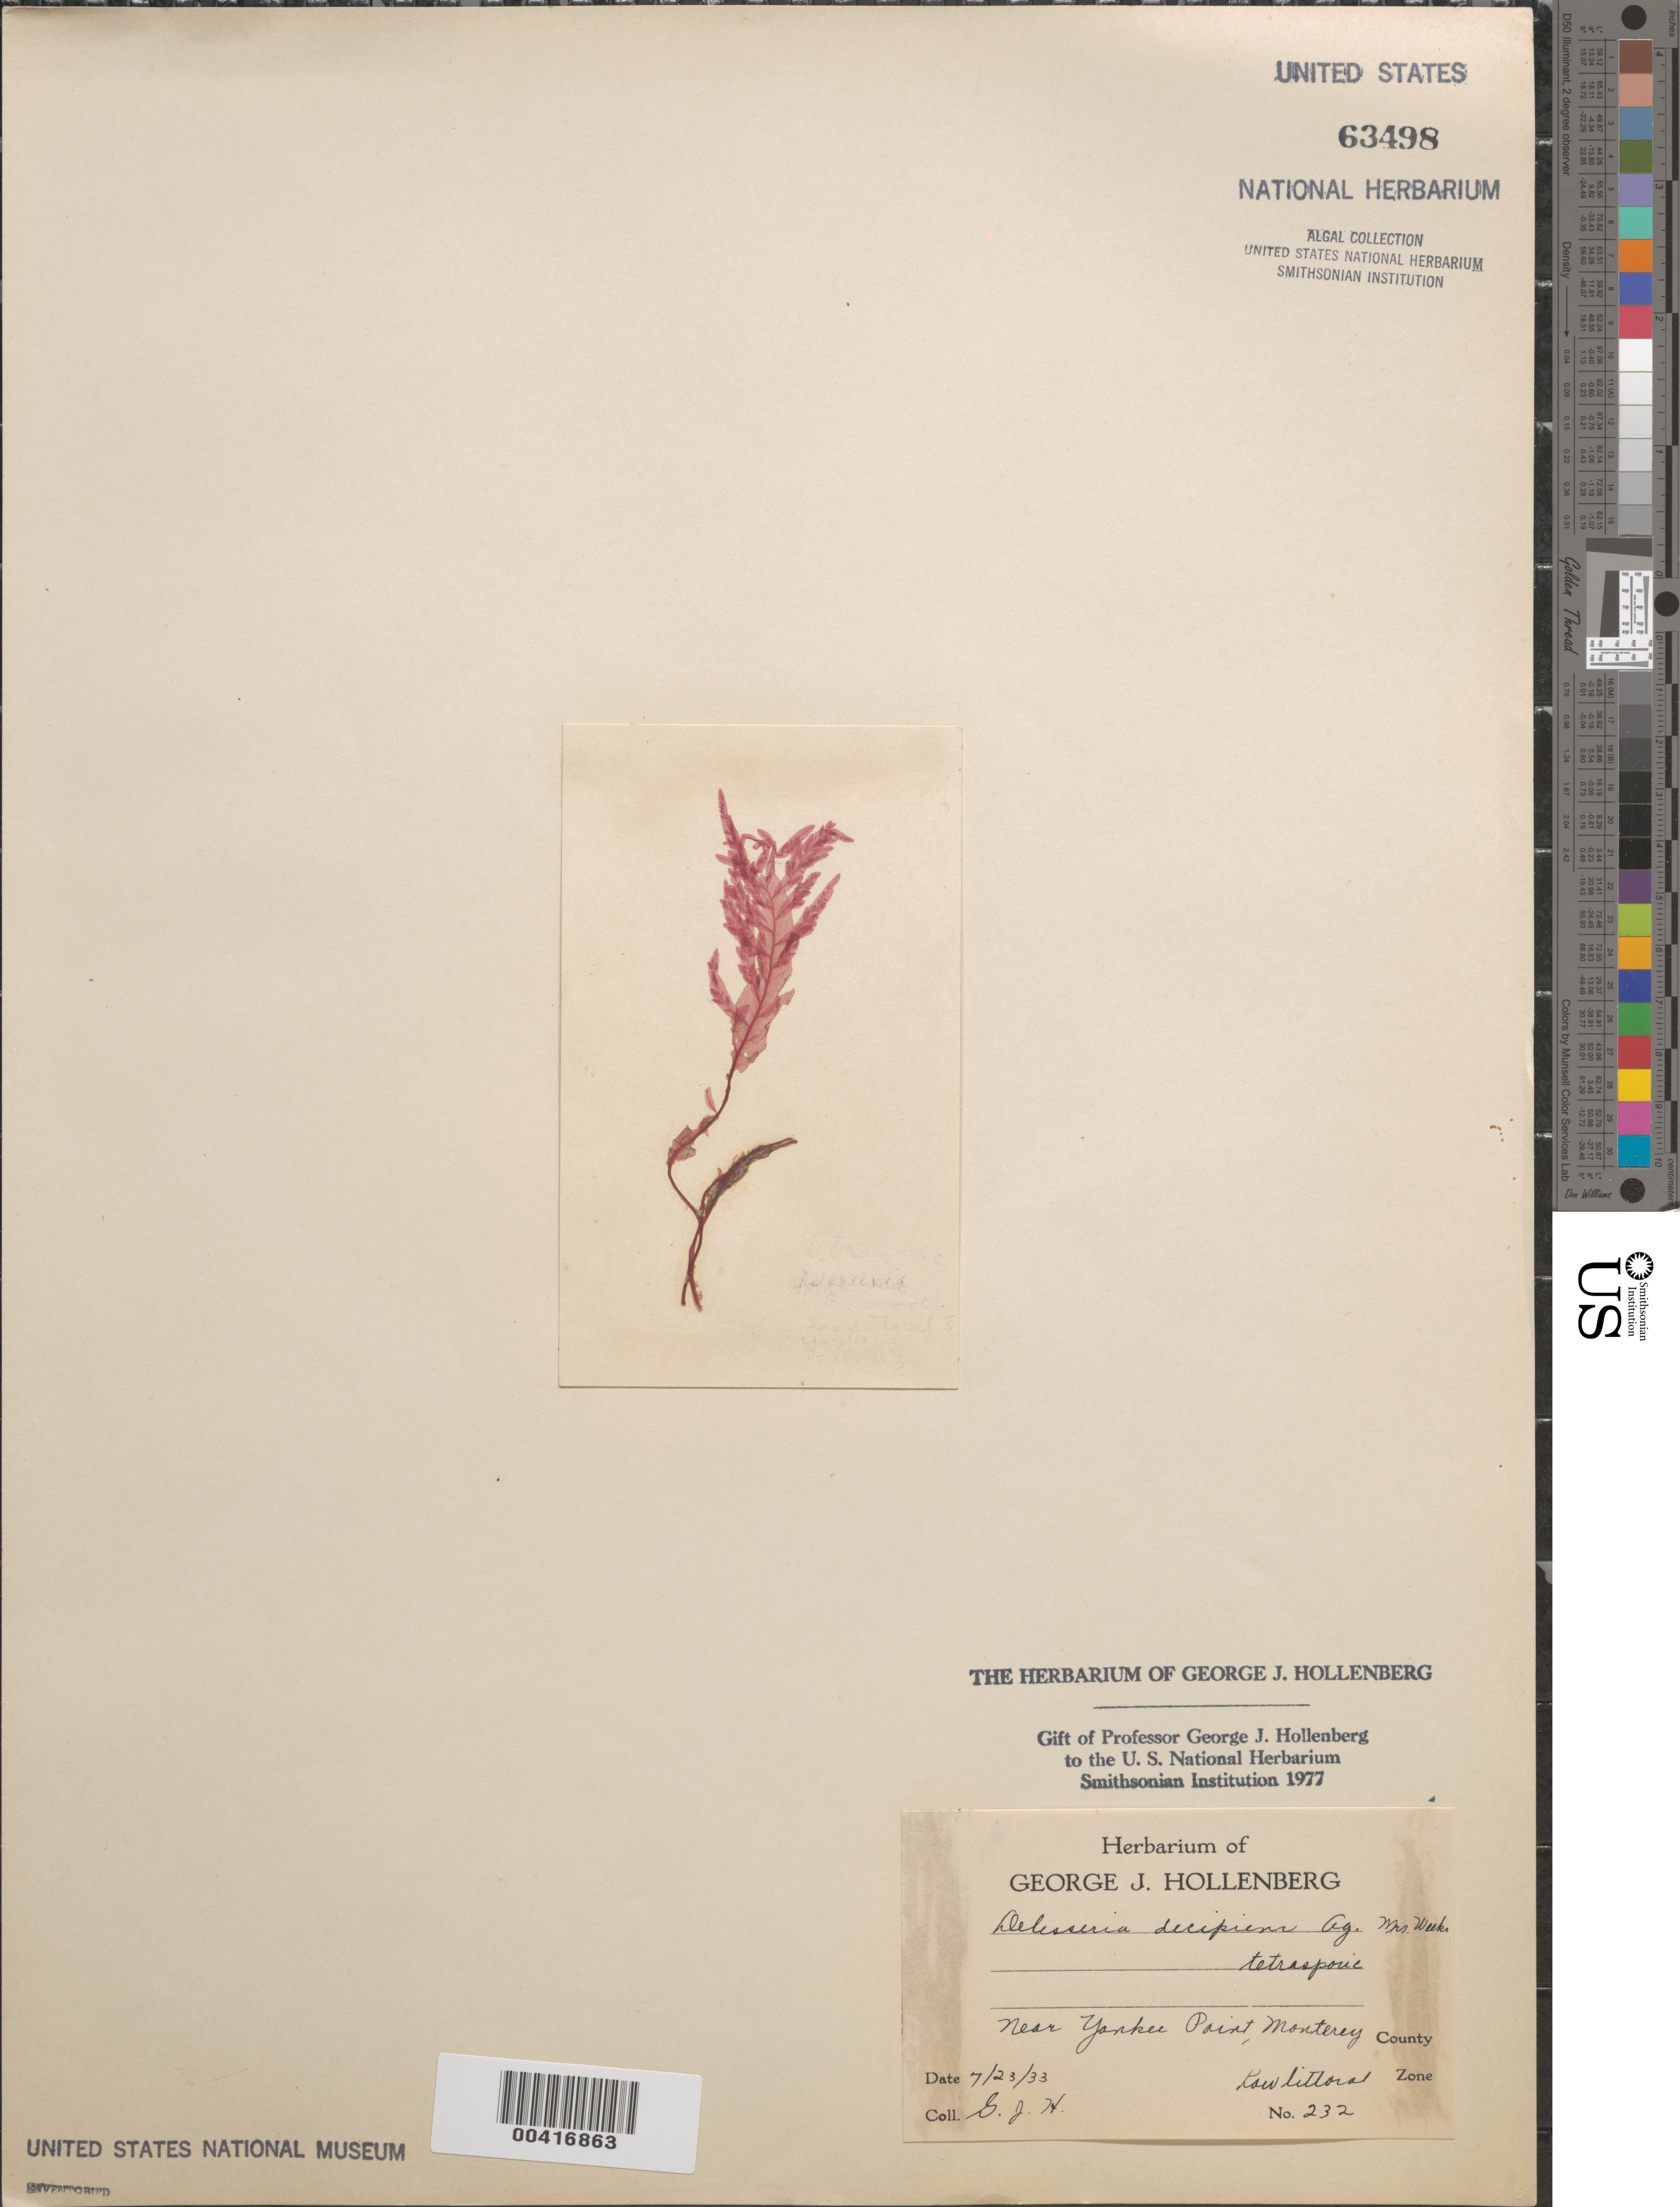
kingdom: Plantae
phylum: Rhodophyta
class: Florideophyceae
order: Ceramiales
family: Delesseriaceae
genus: Cumathamnion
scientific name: Cumathamnion decipiens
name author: (J. Agardh) M.J. Wynne & G.W. Saunders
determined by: Algae name updating Project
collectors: G. Hollenberg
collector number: GJH 232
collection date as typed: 23 Jul 1933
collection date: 1933-07-23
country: United States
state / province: California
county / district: Monterey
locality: Near Yankee Point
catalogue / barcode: US 63498